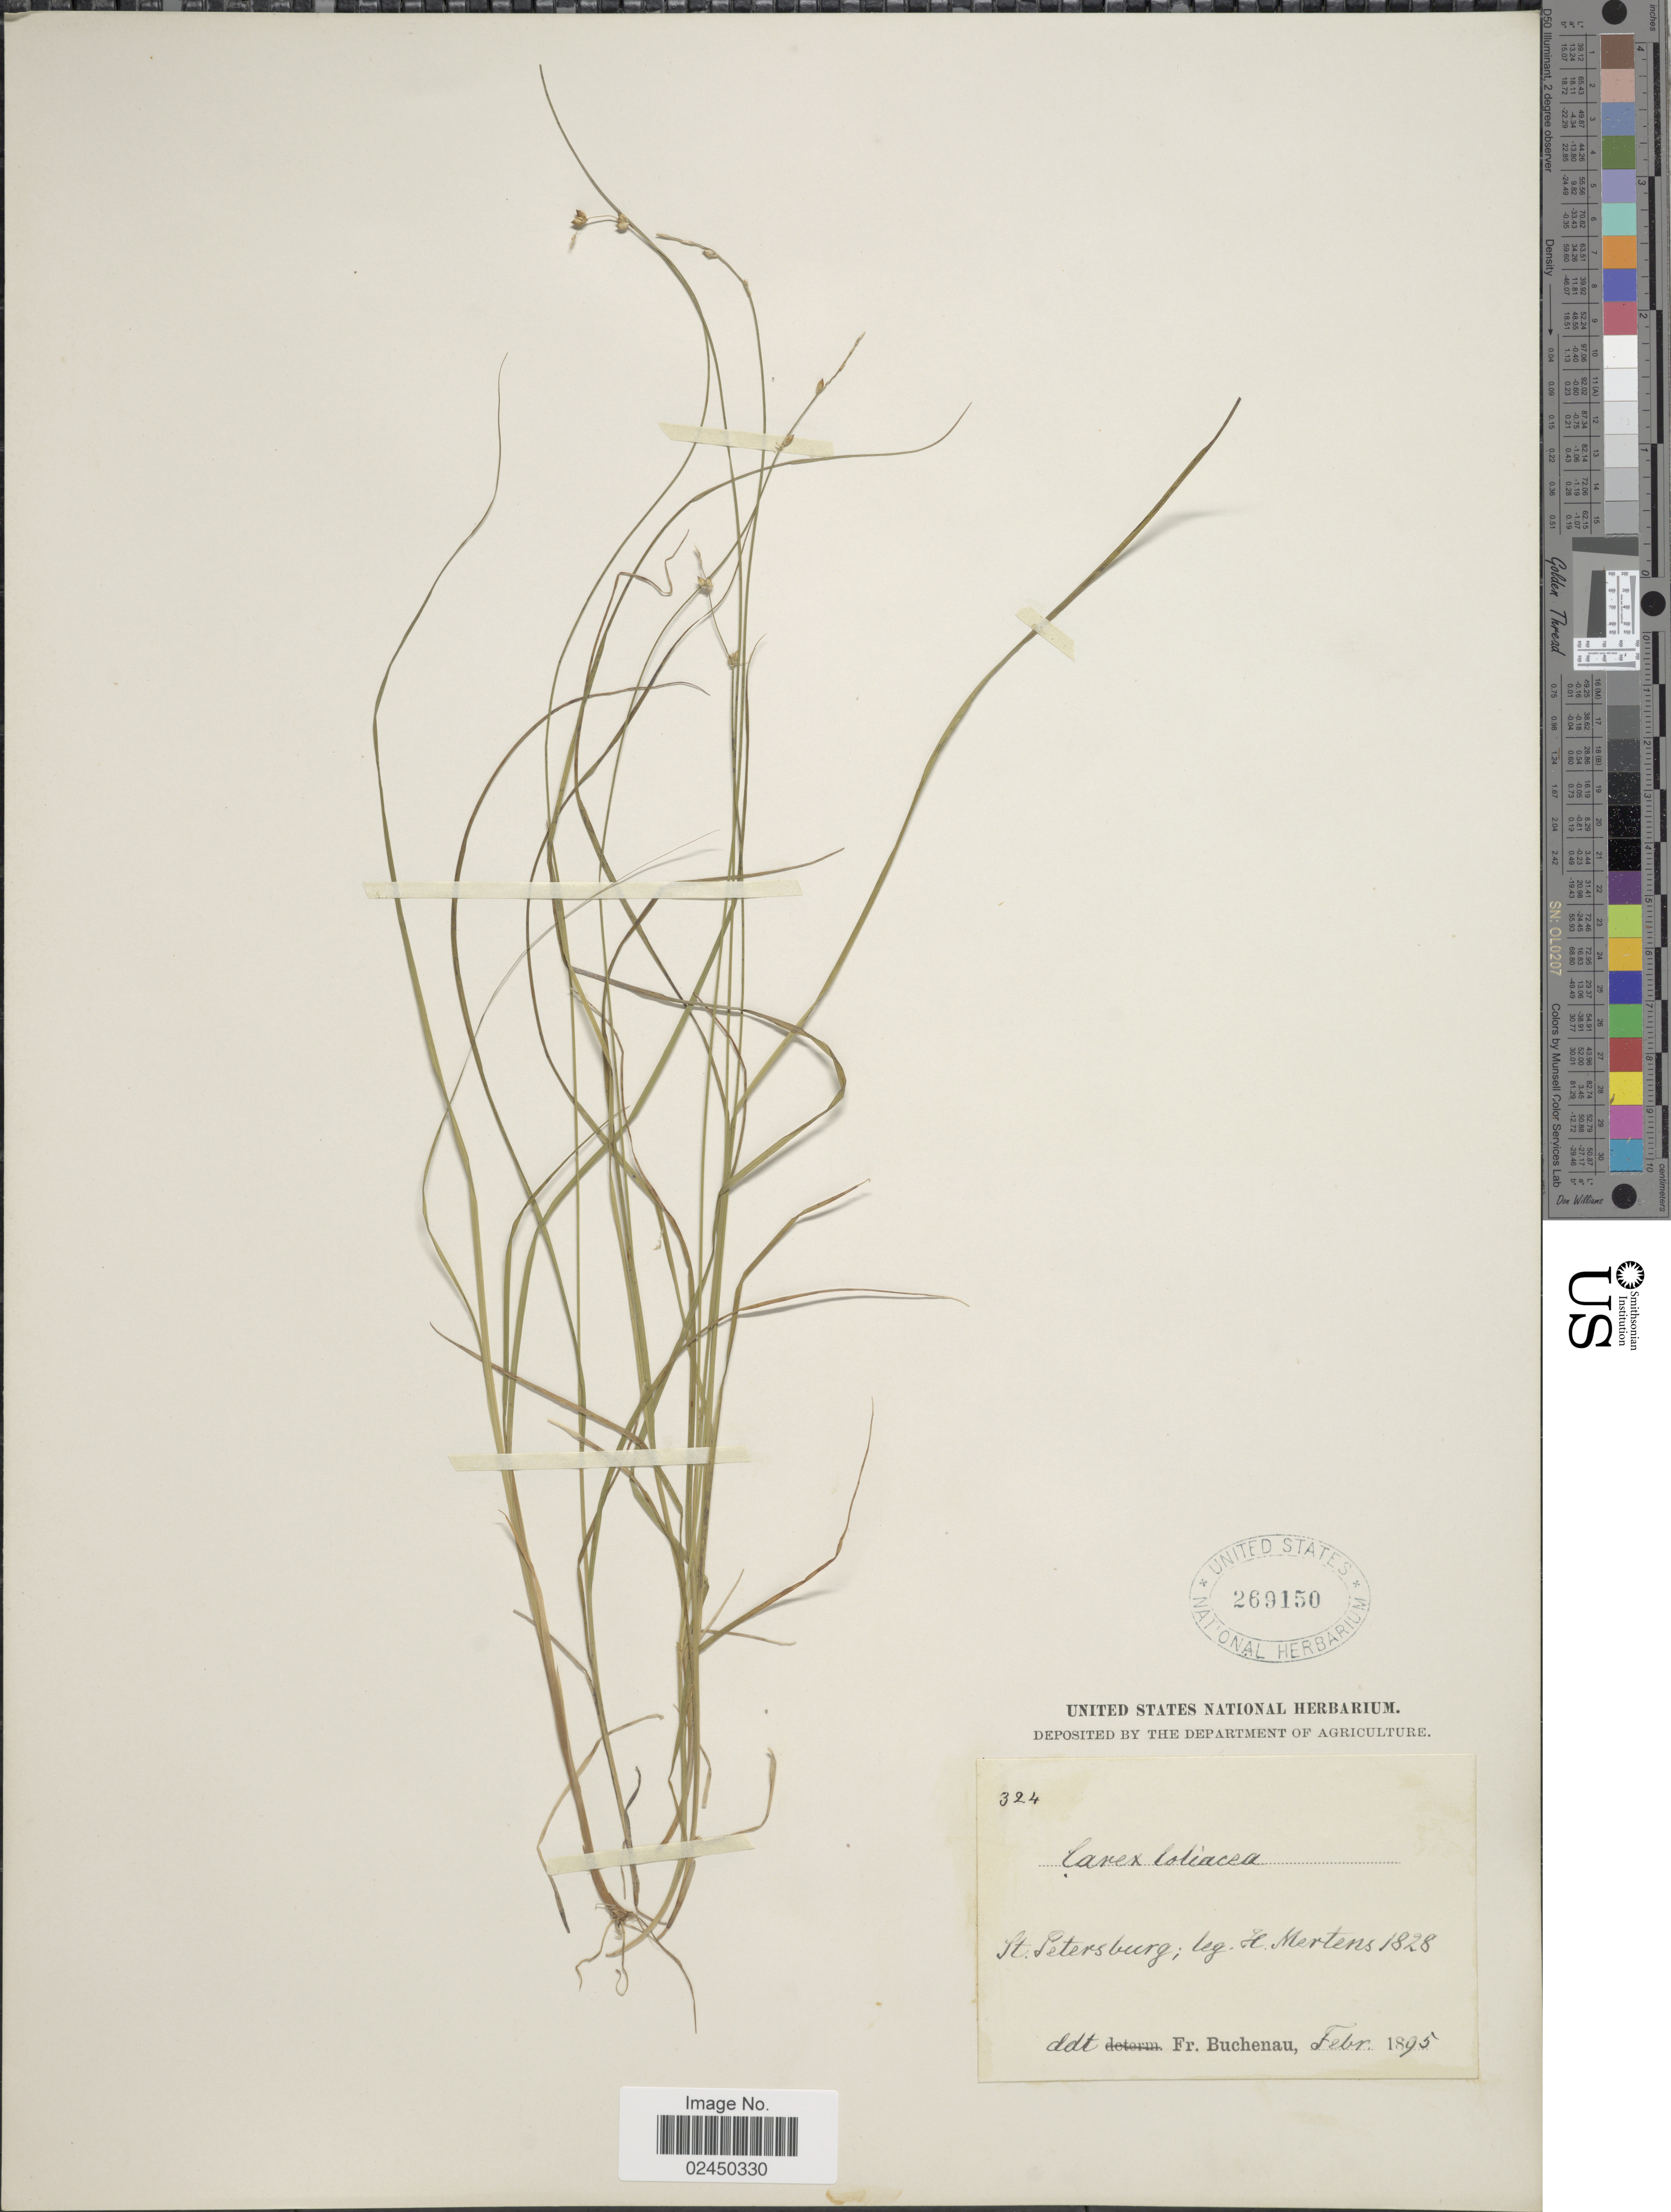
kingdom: Plantae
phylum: Tracheophyta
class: Liliopsida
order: Poales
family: Cyperaceae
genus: Carex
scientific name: Carex loliacea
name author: L.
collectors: H. Mertens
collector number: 324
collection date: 1828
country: Russian Federation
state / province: St. Petersburg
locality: St. Petersburg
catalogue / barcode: US 269150